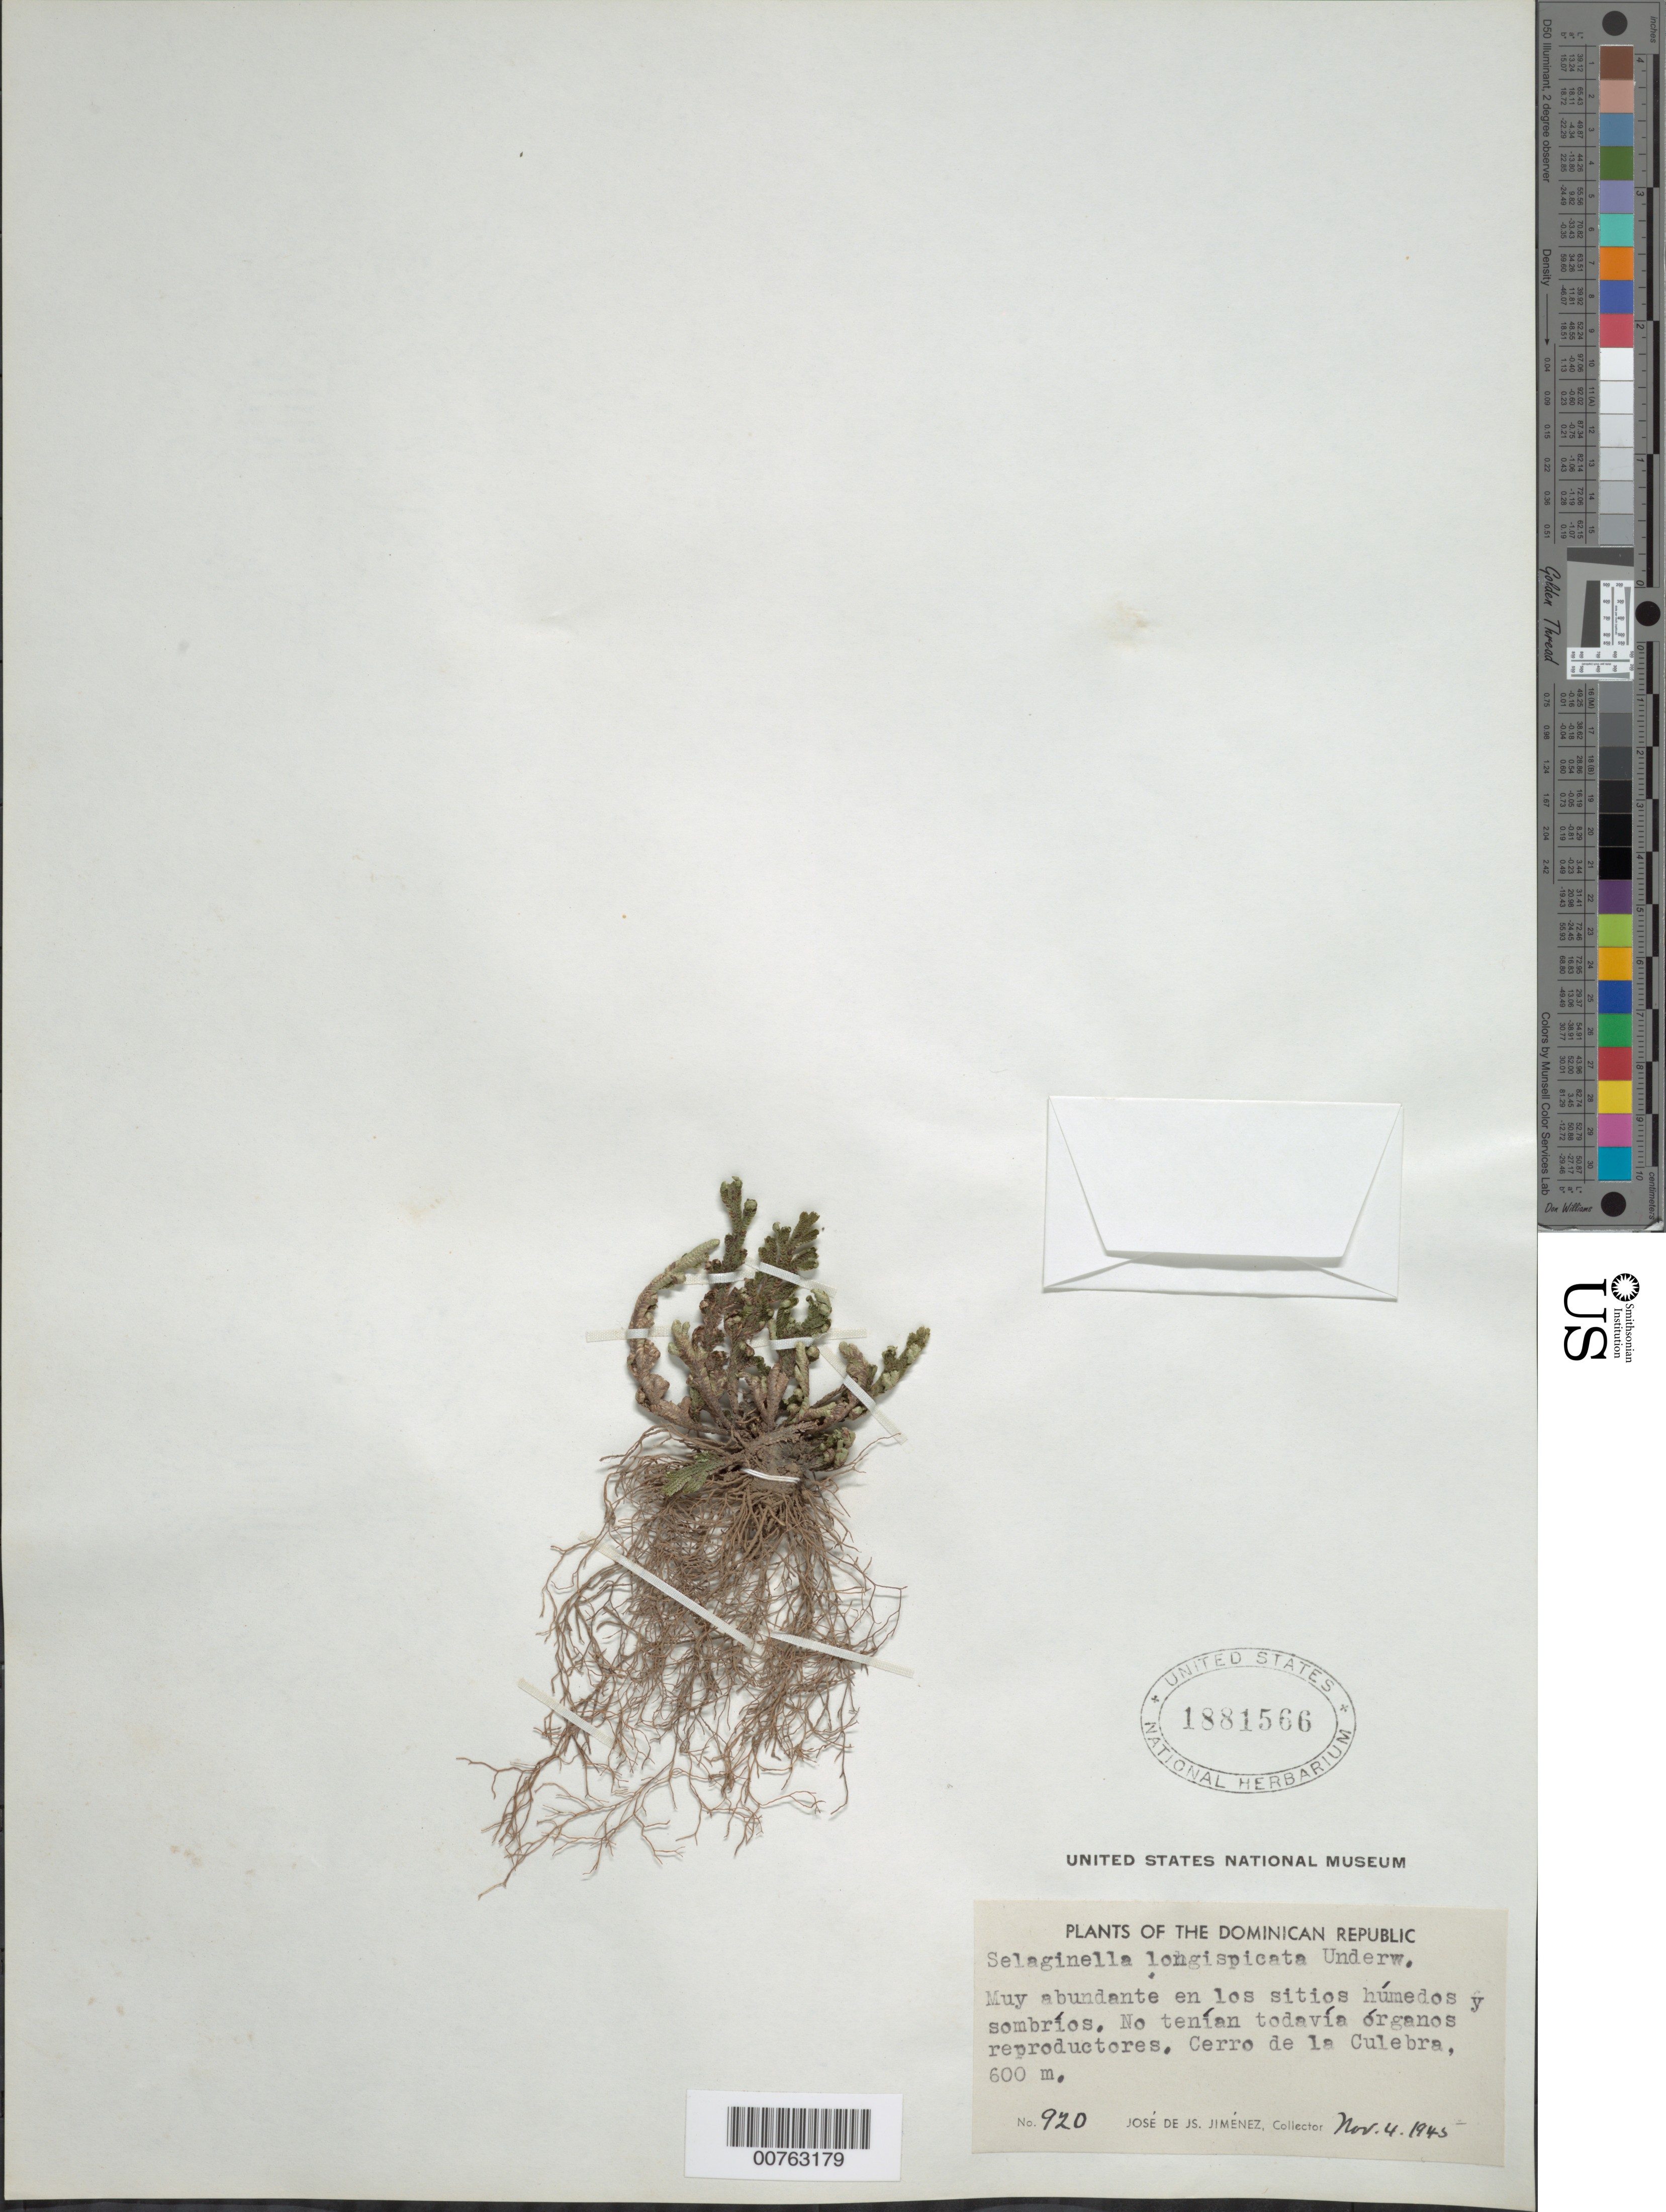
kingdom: Plantae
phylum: Tracheophyta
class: Lycopodiopsida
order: Selaginellales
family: Selaginellaceae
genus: Selaginella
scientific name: Selaginella convoluta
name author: (Arn.) Spring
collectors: J. J. Jiménez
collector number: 920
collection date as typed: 04 Nov 1945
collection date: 1945-11-04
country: Dominican Republic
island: Hispaniola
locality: Cerro de la Culebra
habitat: Muy abundante en los sitios humedos y sombrios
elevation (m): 600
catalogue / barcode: US 1881566